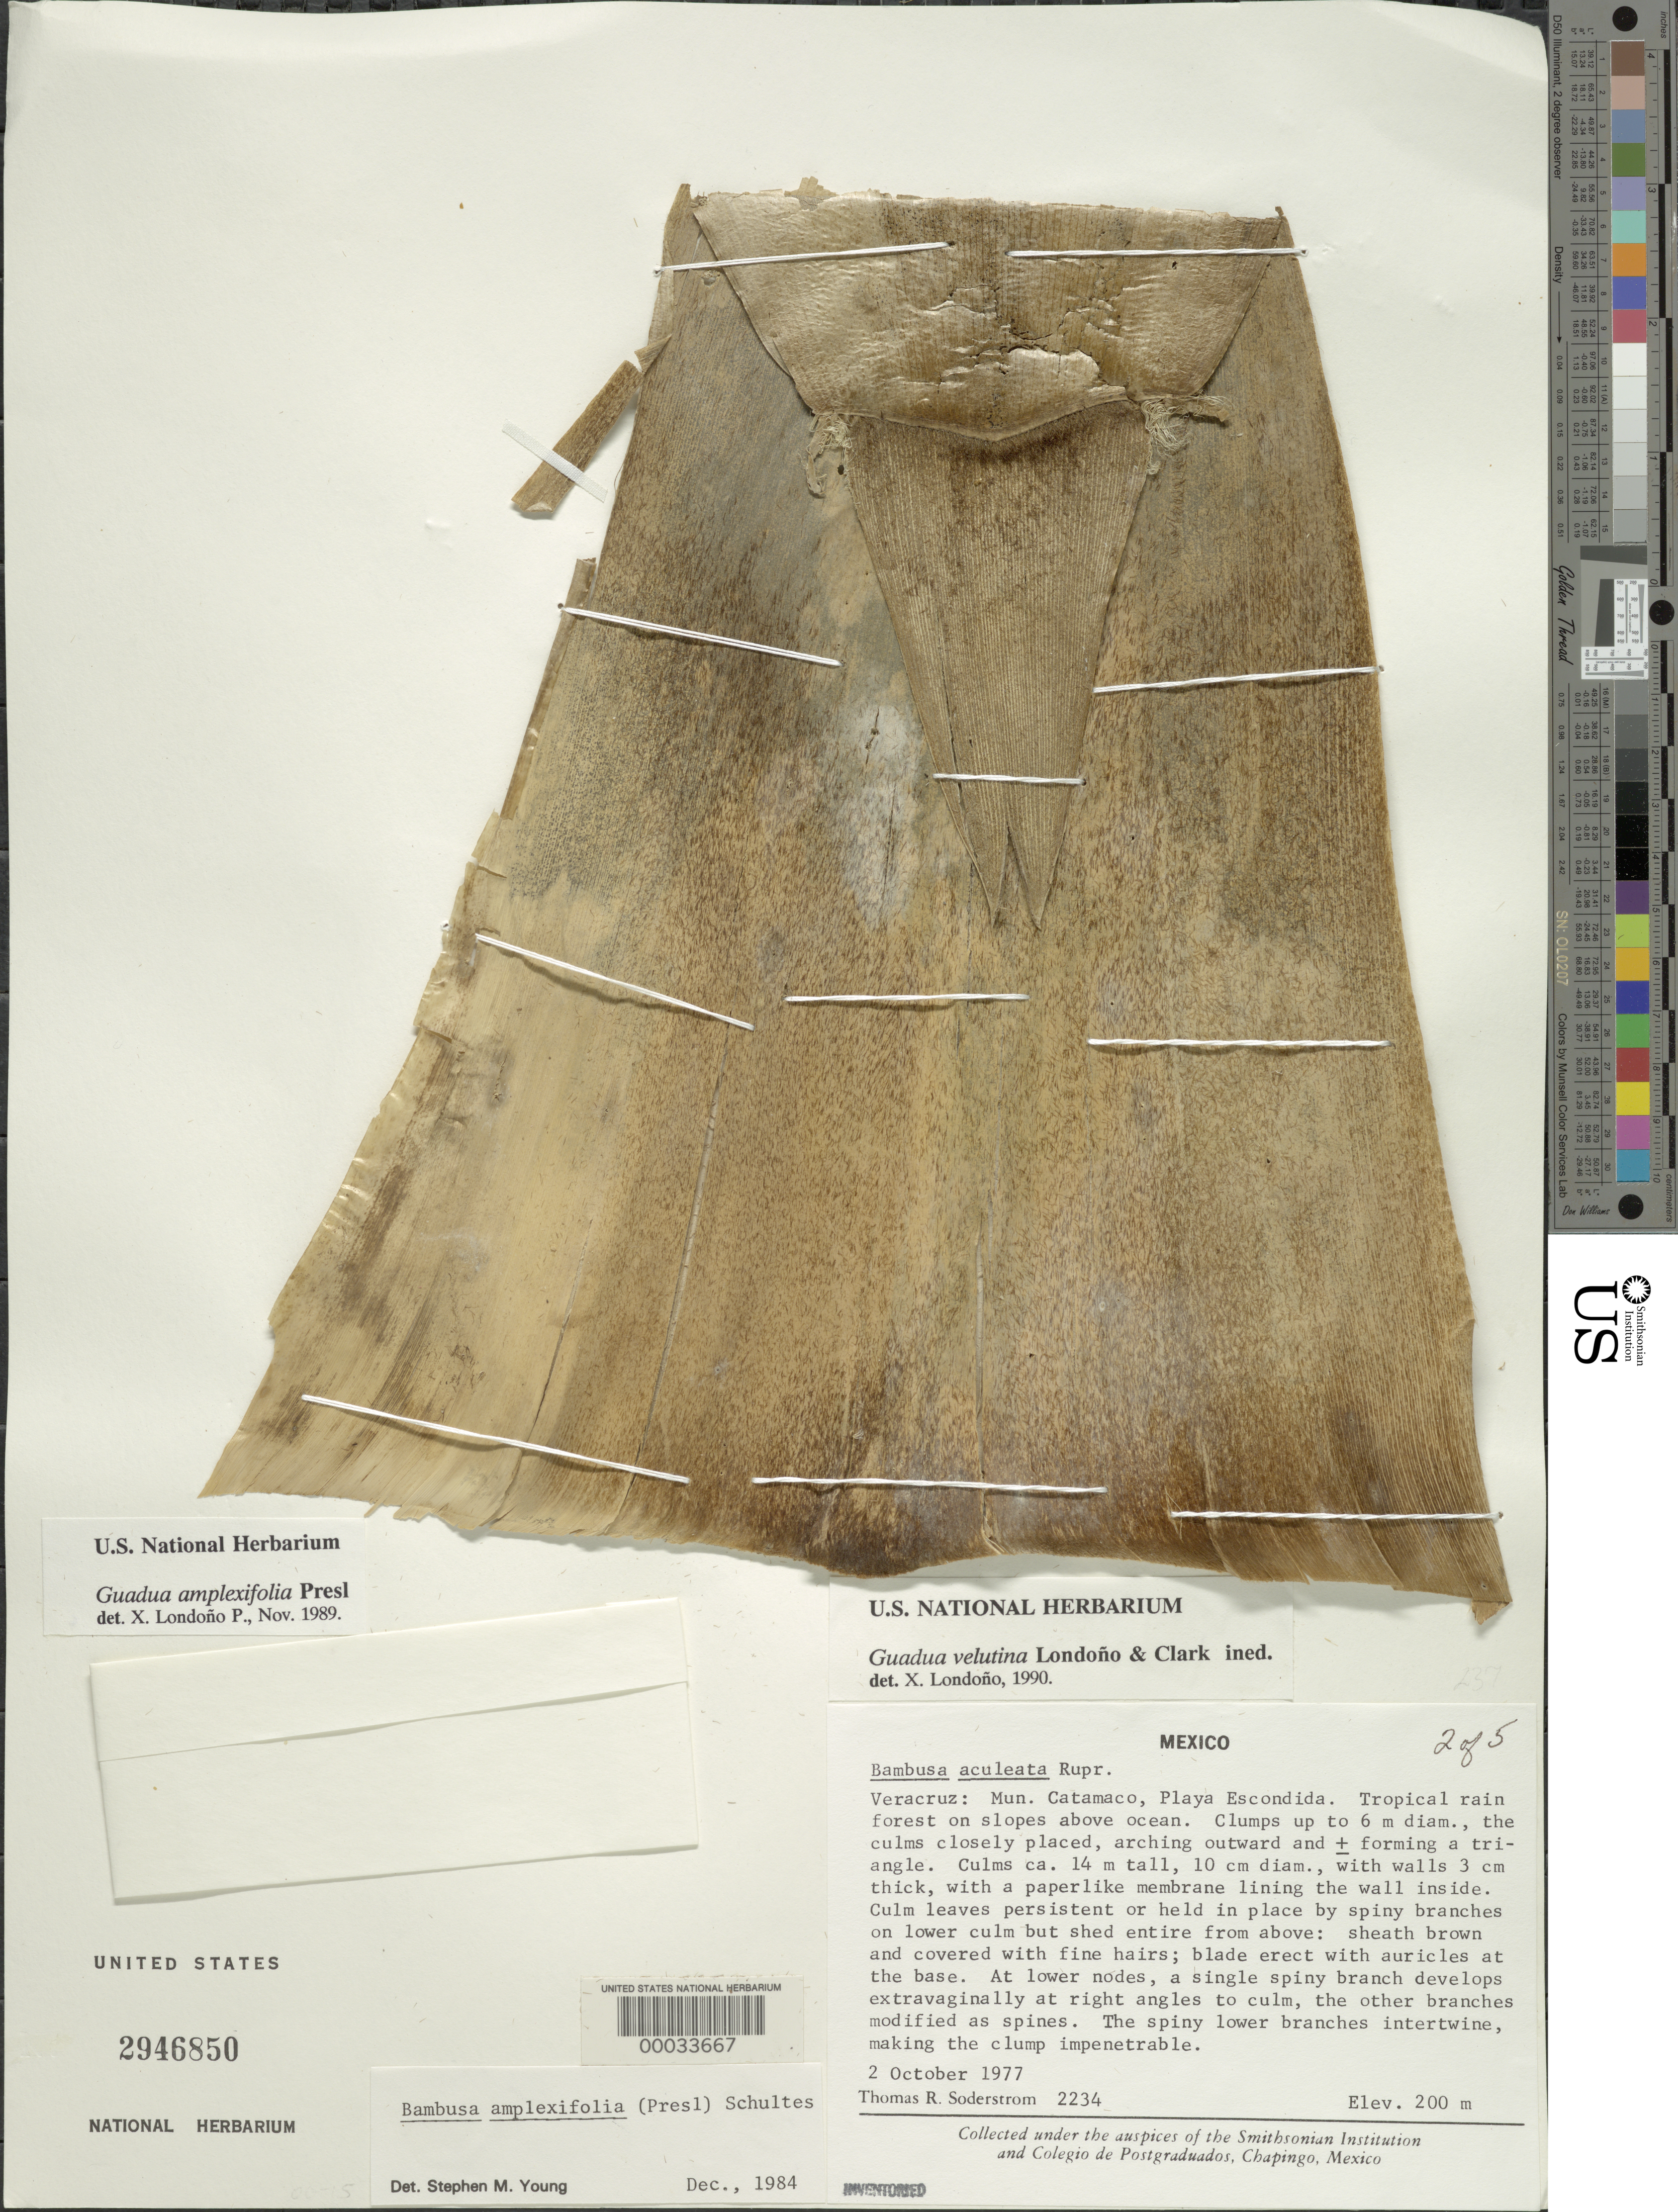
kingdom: Plantae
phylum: Tracheophyta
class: Liliopsida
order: Poales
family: Poaceae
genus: Guadua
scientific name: Guadua tuxtlensis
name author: Londoño & Ruíz-Sanchez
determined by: McMurchie, Elizabeth, (UNITED STATES)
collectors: T. R. Soderstrom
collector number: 2234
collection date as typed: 02 Oct 1977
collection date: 1977-10-02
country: Mexico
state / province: Veracruz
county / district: Catemaco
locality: Playa escondida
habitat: Tropical rain forest on slopes above ocean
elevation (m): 200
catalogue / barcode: US 2946850